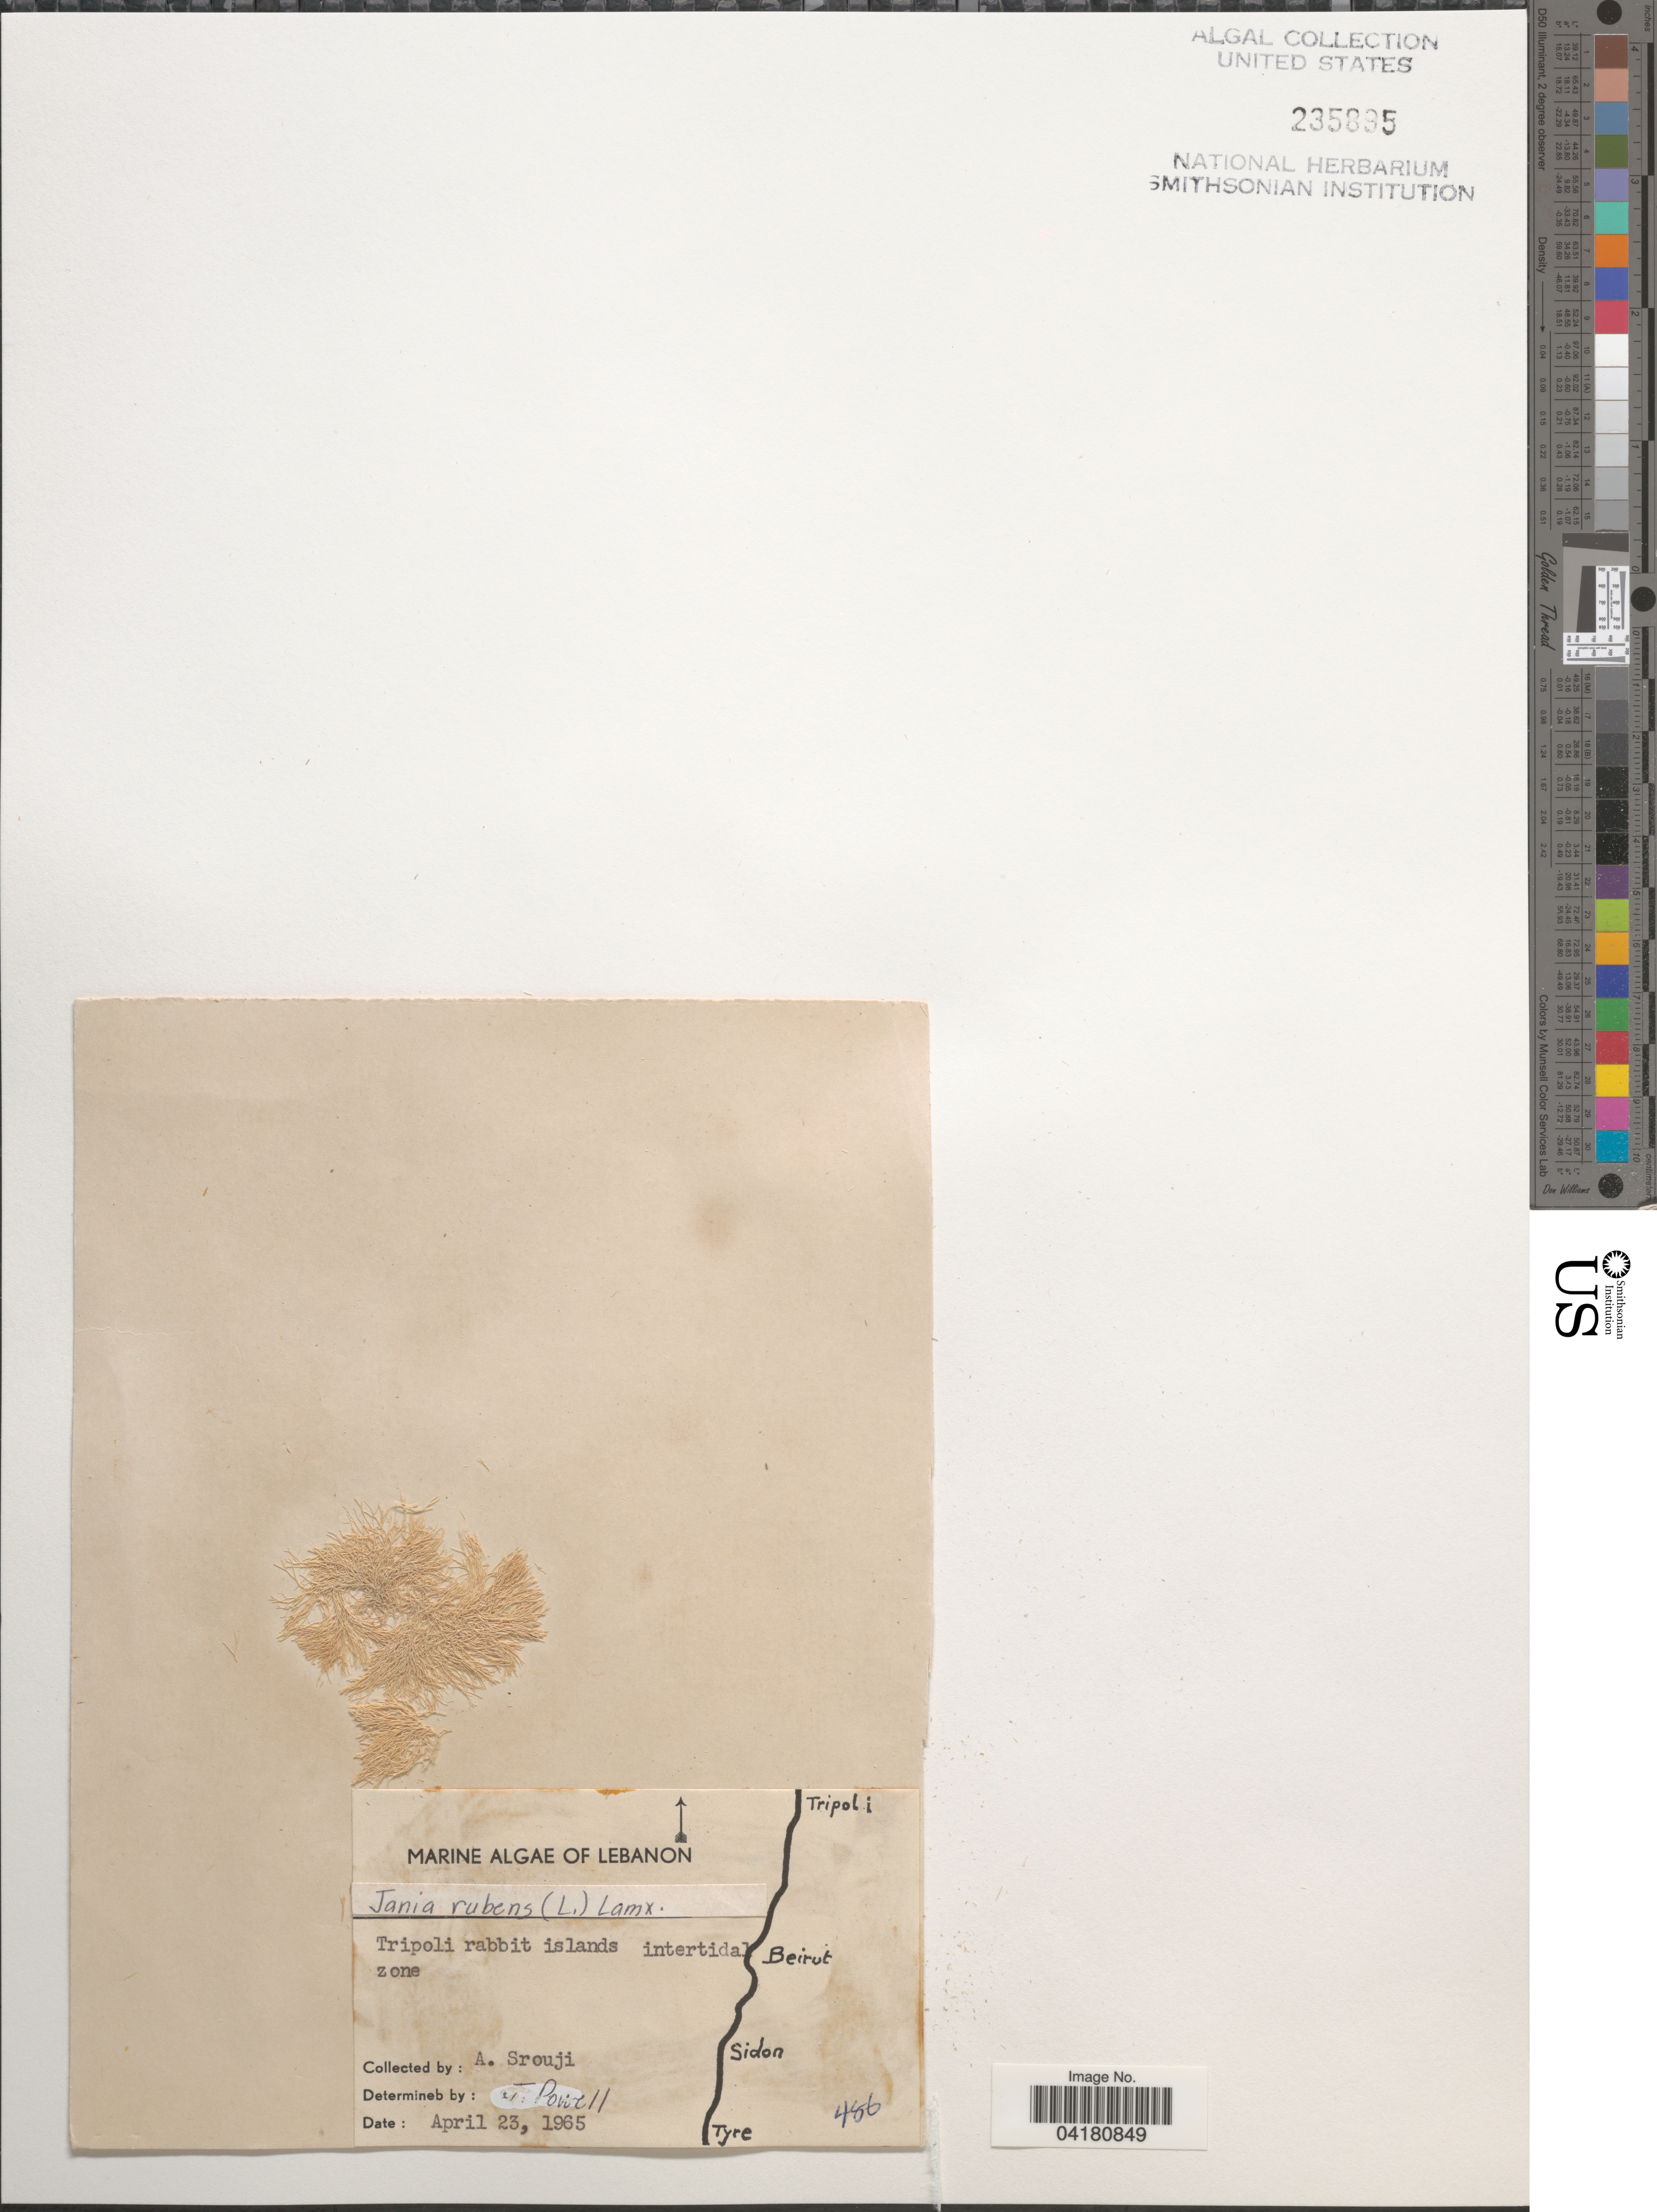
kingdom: Plantae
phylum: Rhodophyta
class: Florideophyceae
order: Corallinales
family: Corallinaceae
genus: Jania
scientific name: Jania rubens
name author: (L.) J.V.Lamouroux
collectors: A. Srouji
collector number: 486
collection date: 1965-04-23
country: Lebanon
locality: Tripoli rabbit islands intertidal zone.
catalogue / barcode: US 235895